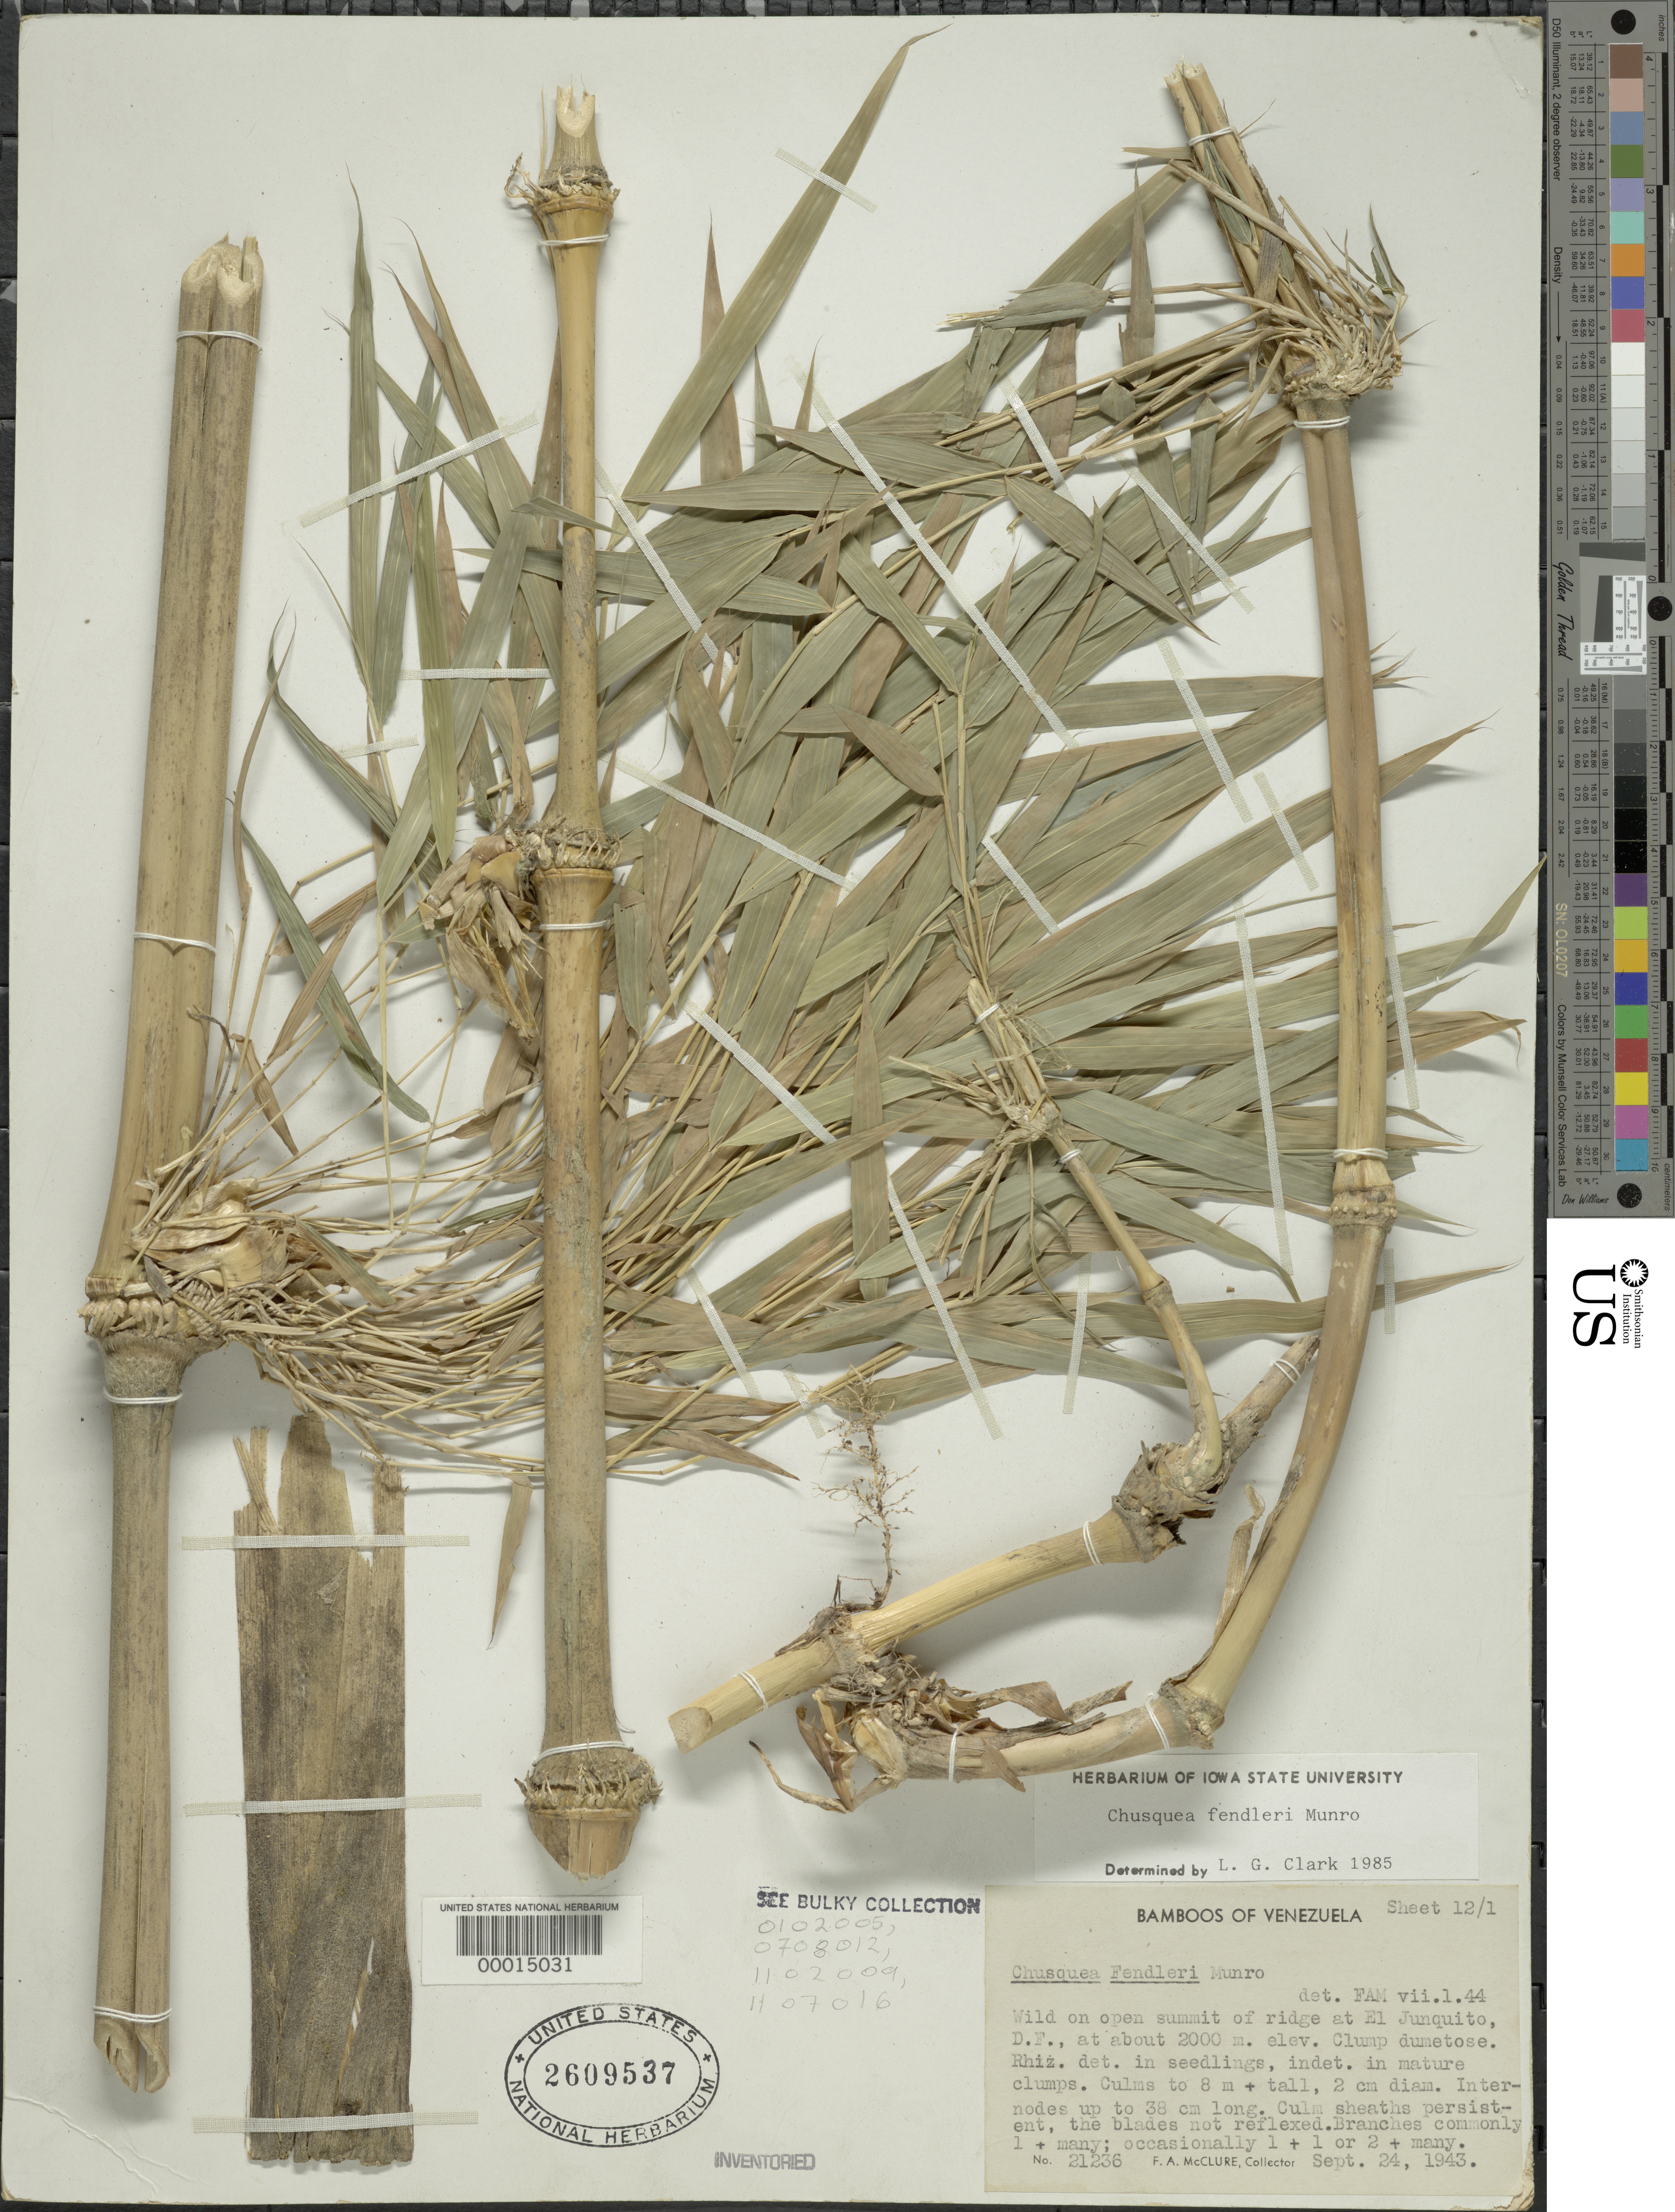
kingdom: Plantae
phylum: Tracheophyta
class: Liliopsida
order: Poales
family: Poaceae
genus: Chusquea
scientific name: Chusquea fendleri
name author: Munro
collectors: F. A. McClure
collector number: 21236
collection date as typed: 24 Sep 1943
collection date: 1943-09-24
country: Venezuela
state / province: Distrito Federal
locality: El junquito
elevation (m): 2000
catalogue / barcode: US 2609537